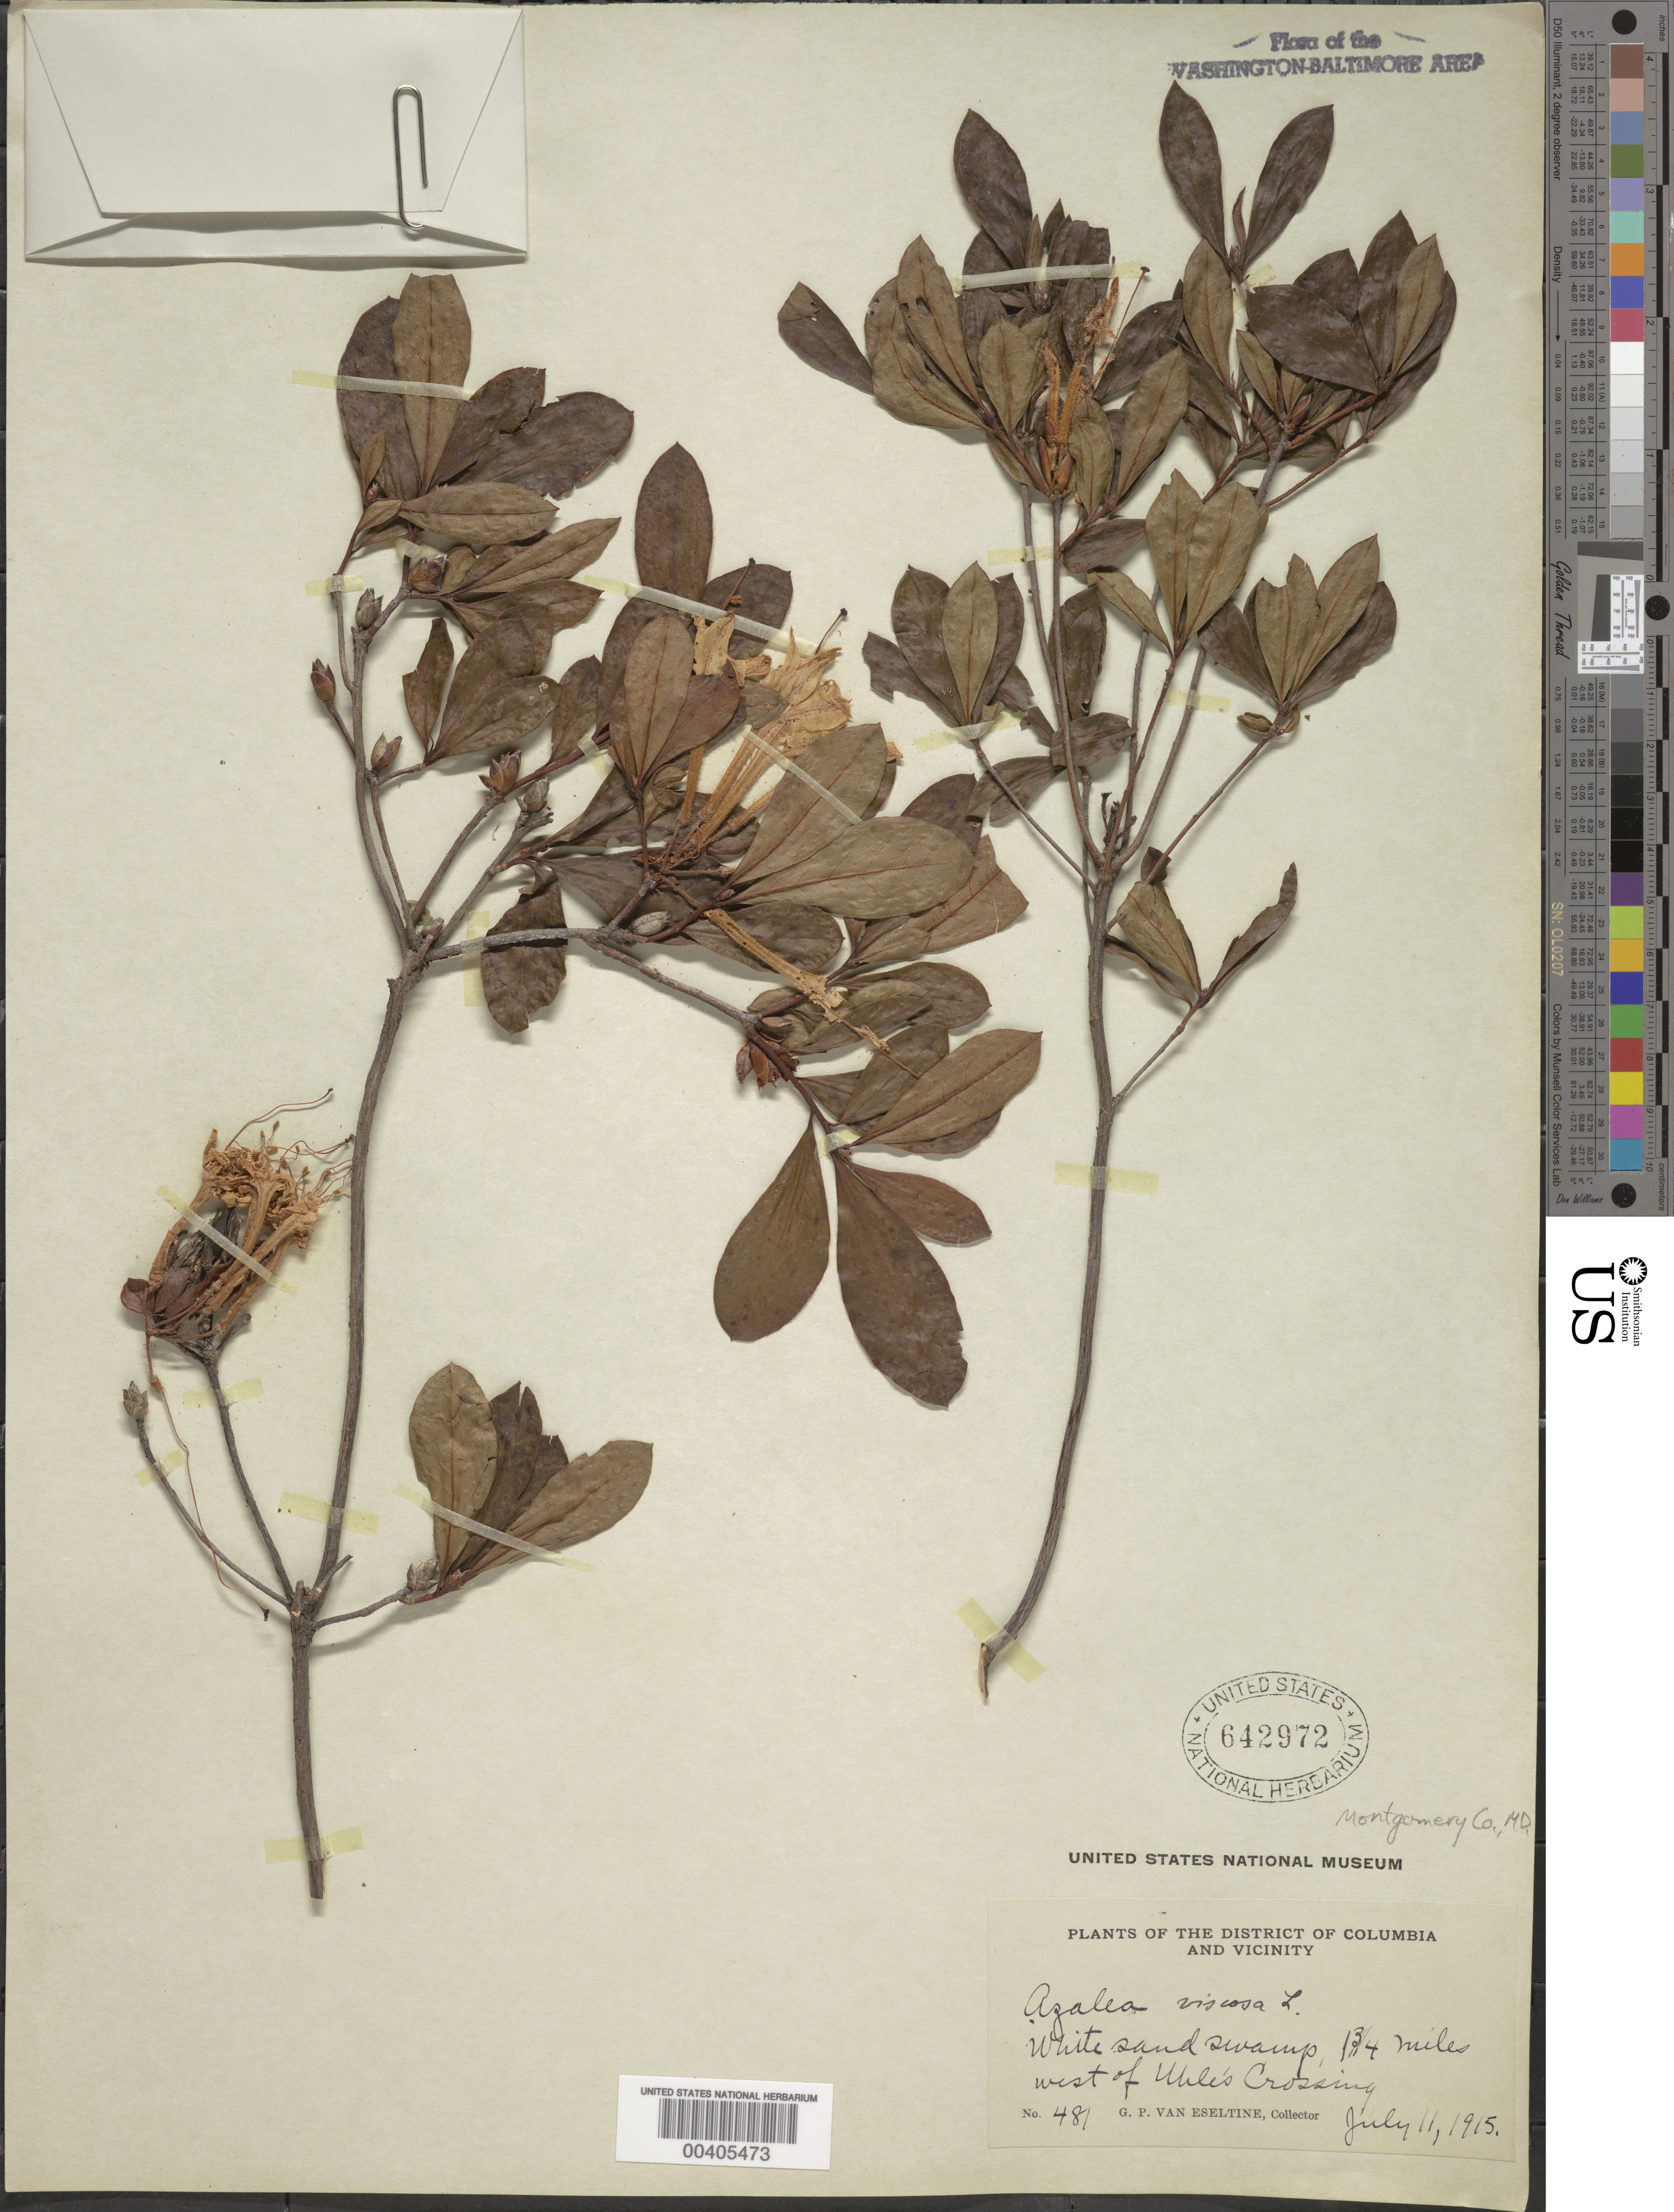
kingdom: Plantae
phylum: Tracheophyta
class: Magnoliopsida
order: Ericales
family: Ericaceae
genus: Rhododendron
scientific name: Rhododendron viscosum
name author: (L.) Torr.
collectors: G. P. Van Eseltine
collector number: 481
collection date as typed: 11 Jul 1915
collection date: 1915-07-11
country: United States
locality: West of Uhles Crossing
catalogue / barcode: US 642972